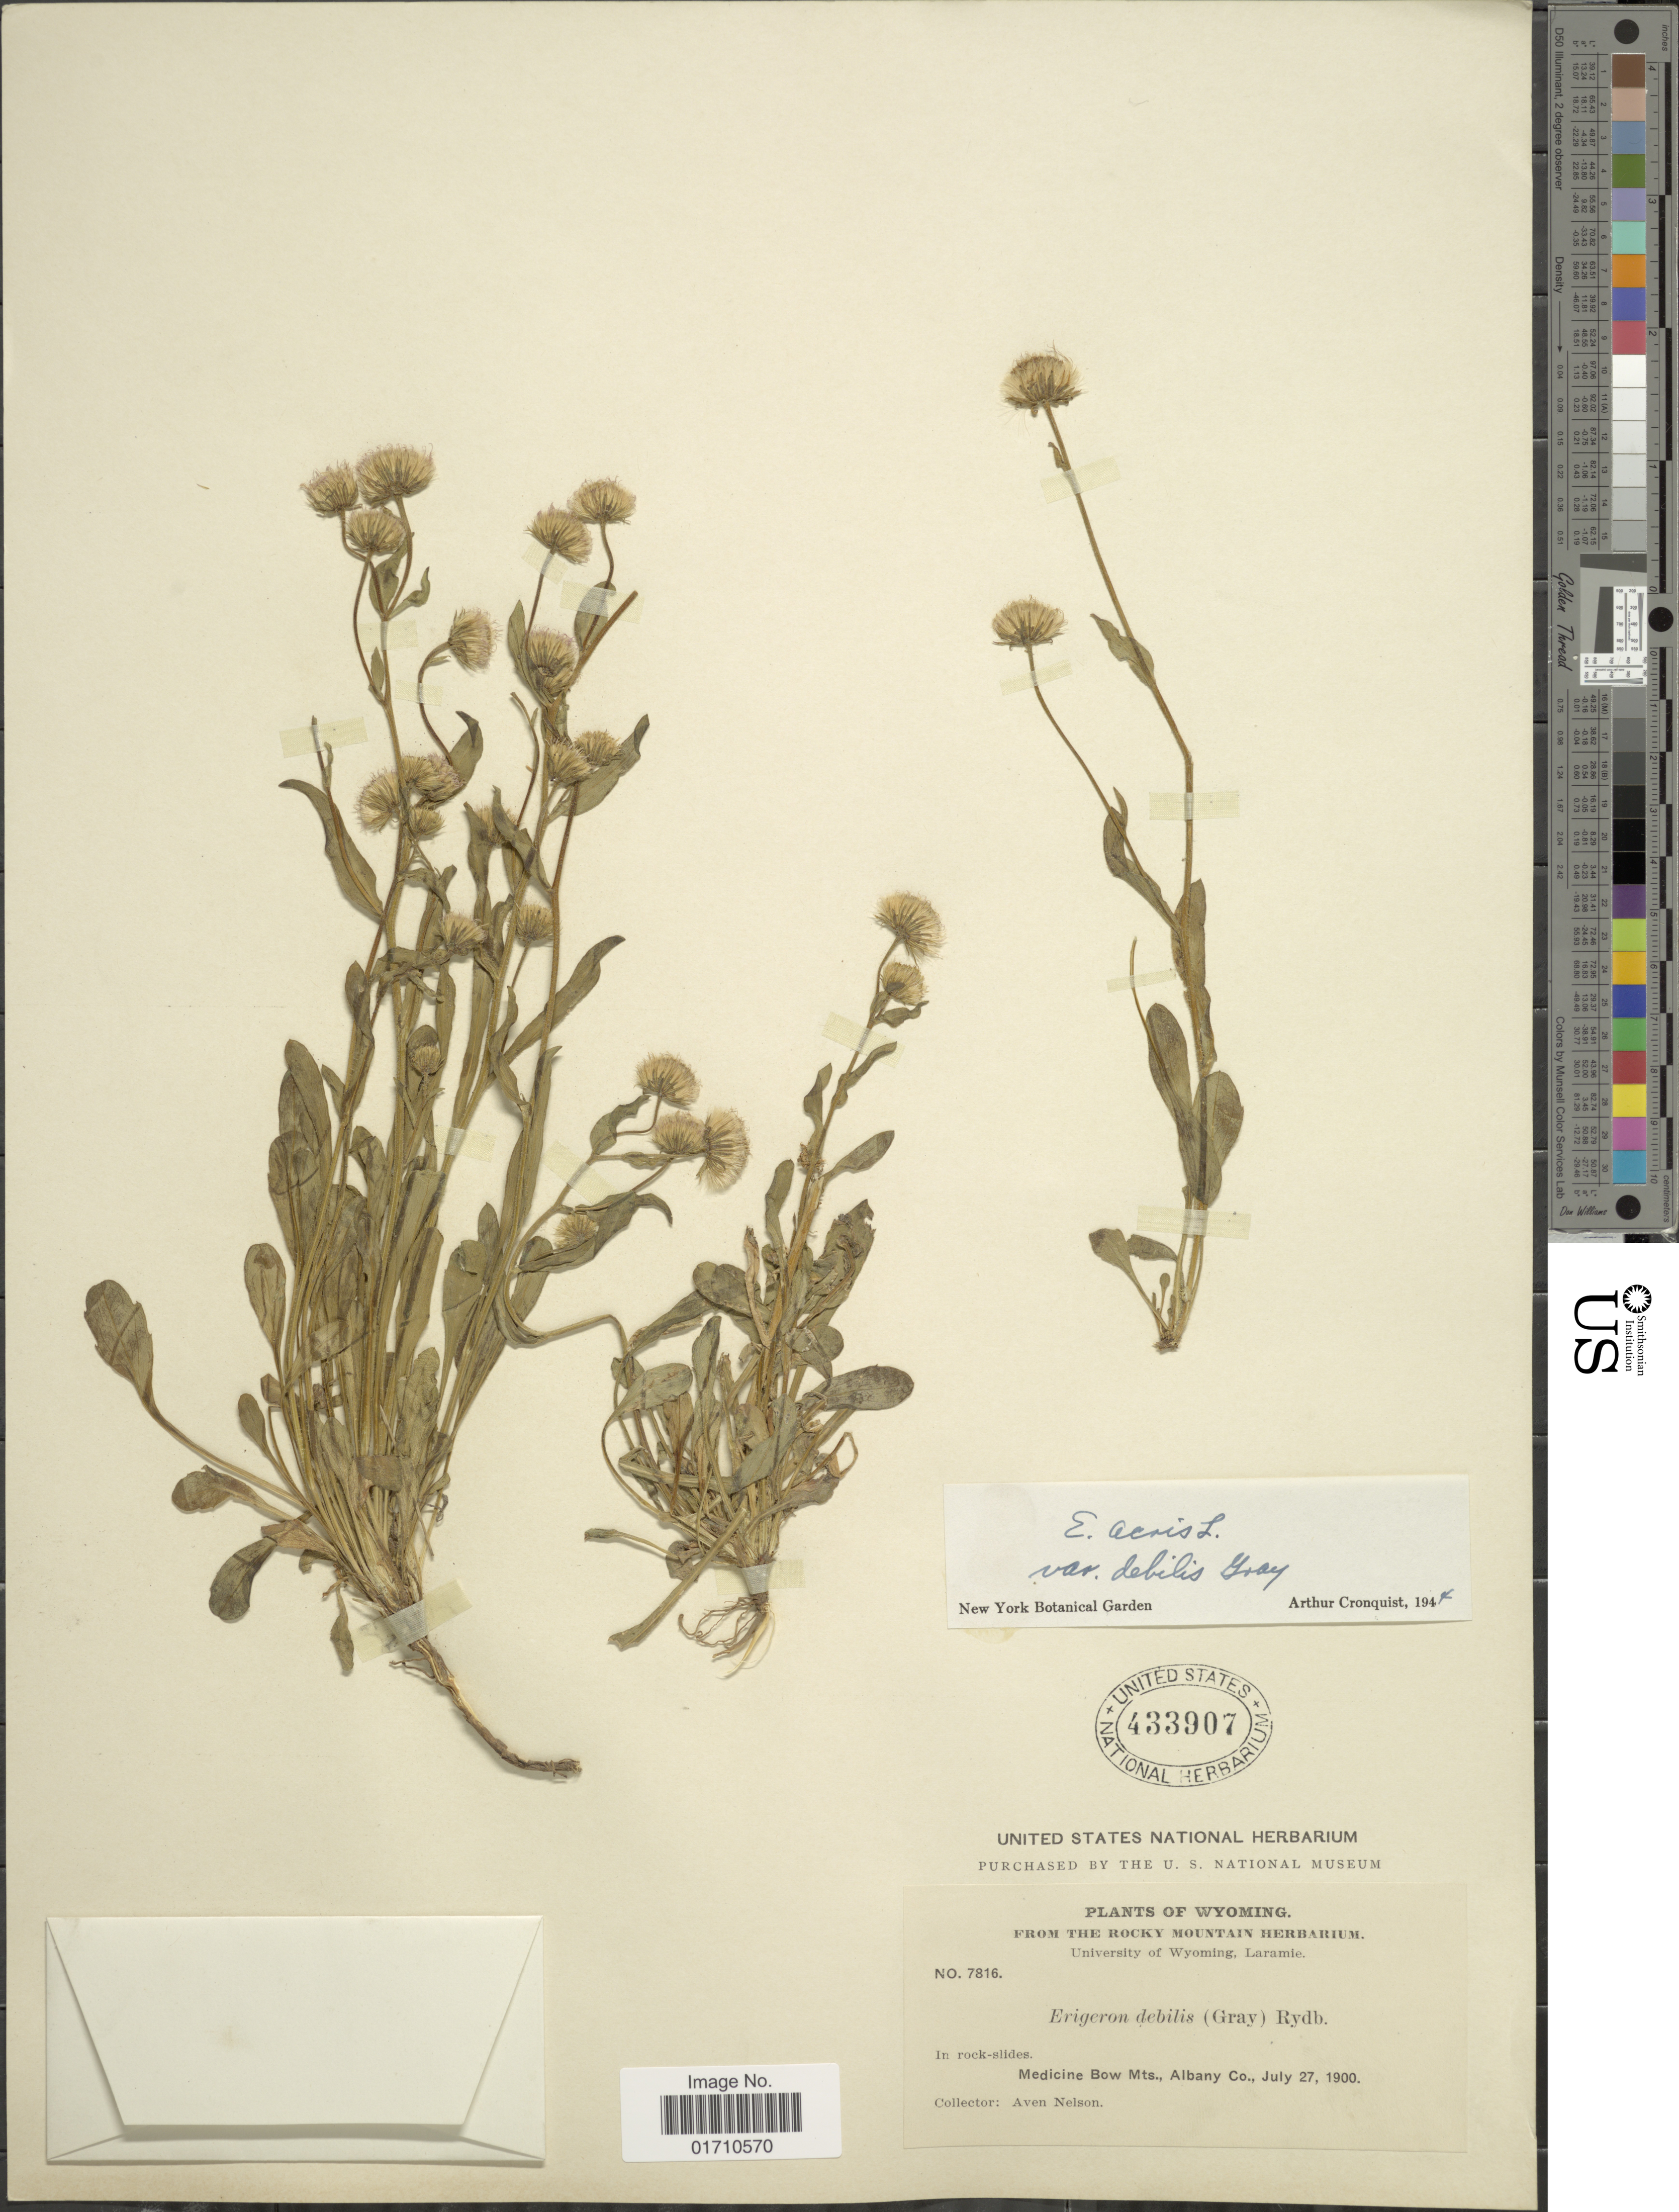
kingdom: Plantae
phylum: Tracheophyta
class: Magnoliopsida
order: Asterales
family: Asteraceae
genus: Erigeron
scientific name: Erigeron acris var. debilis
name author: A. Gray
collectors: A. Nelson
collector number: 7816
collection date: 1900-07-27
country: United States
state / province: Wyoming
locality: In rock-slides, Medicine bow Mts., Albany Co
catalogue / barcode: US 433907